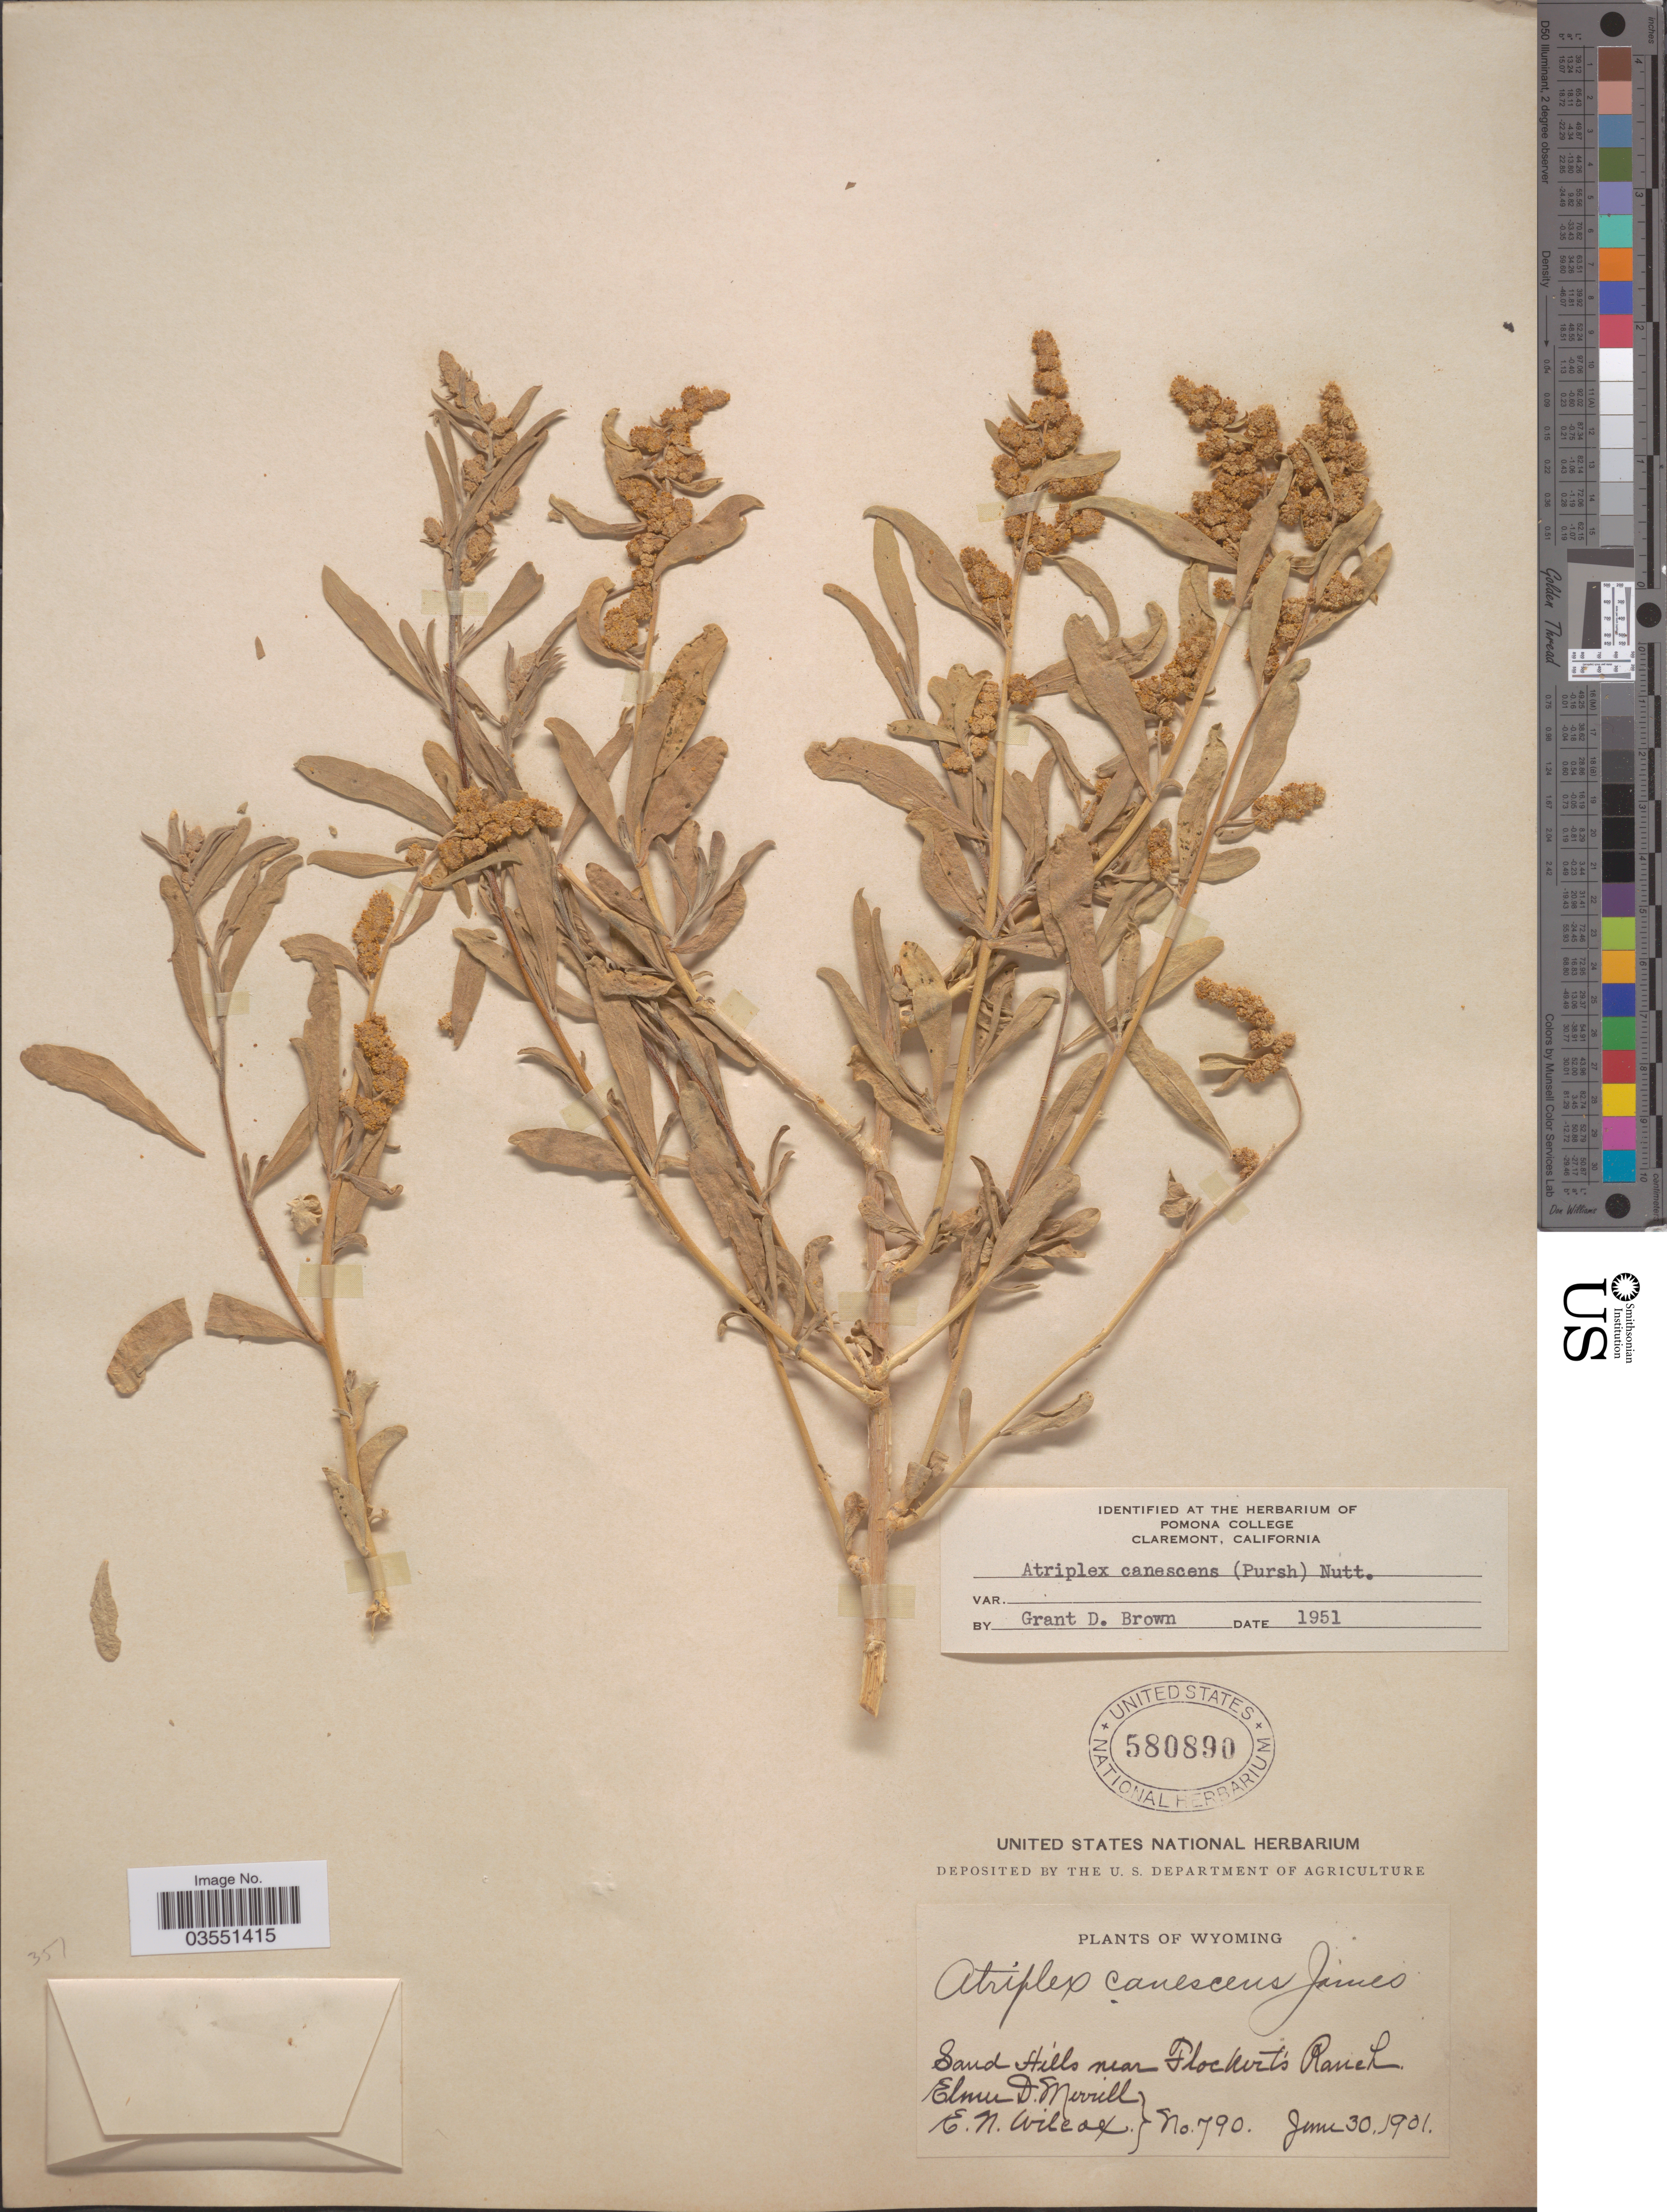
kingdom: Plantae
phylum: Tracheophyta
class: Magnoliopsida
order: Caryophyllales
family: Amaranthaceae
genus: Atriplex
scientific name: Atriplex canescens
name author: (Pursh) Nutt.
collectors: E. D. Merrill & E. Wilcox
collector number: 790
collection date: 1901-06-30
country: United States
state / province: Wyoming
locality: Sand Hills near Flockert's Ranch.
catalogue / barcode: US 580890